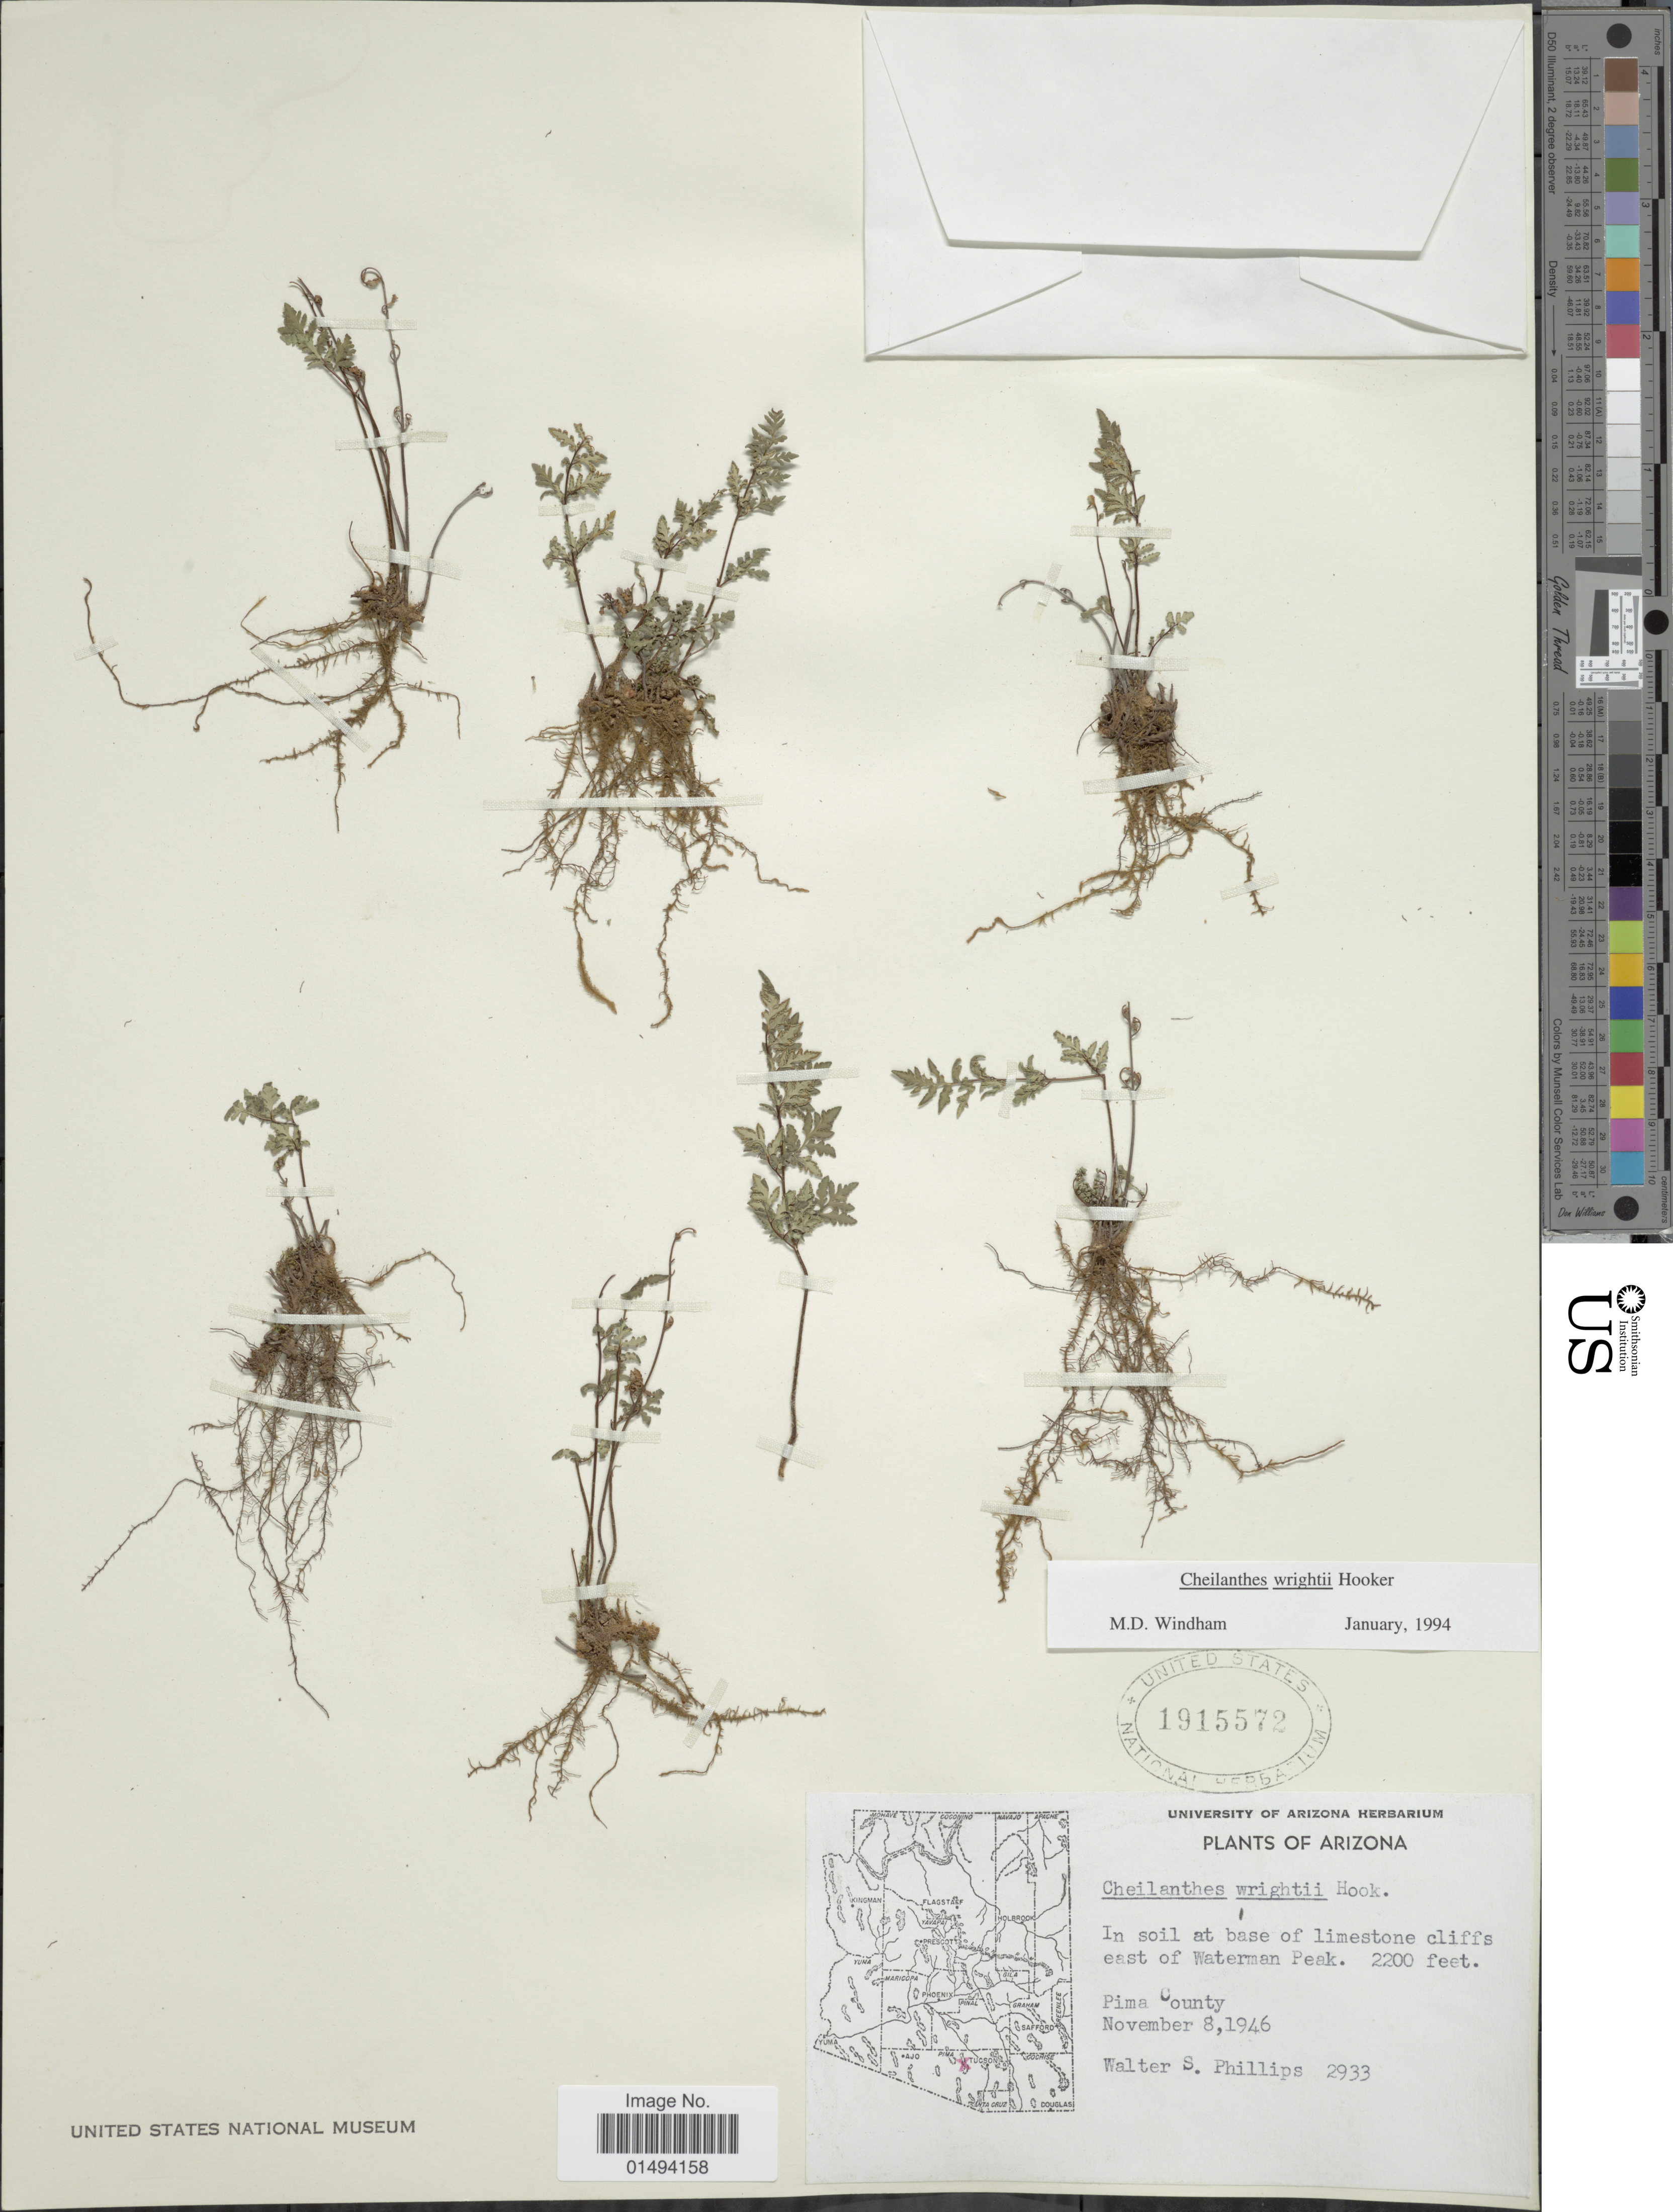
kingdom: Plantae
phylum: Tracheophyta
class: Polypodiopsida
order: Polypodiales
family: Pteridaceae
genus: Myriopteris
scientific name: Myriopteris wrightii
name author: (Hook.) Grusz & Windham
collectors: W. S. Phillips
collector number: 2933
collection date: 1946-11-08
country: United States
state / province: Arizona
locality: Arizona, In soil at base of limestone cliffs east of Waterman Peak, Pima County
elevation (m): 610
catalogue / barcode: US 1915572